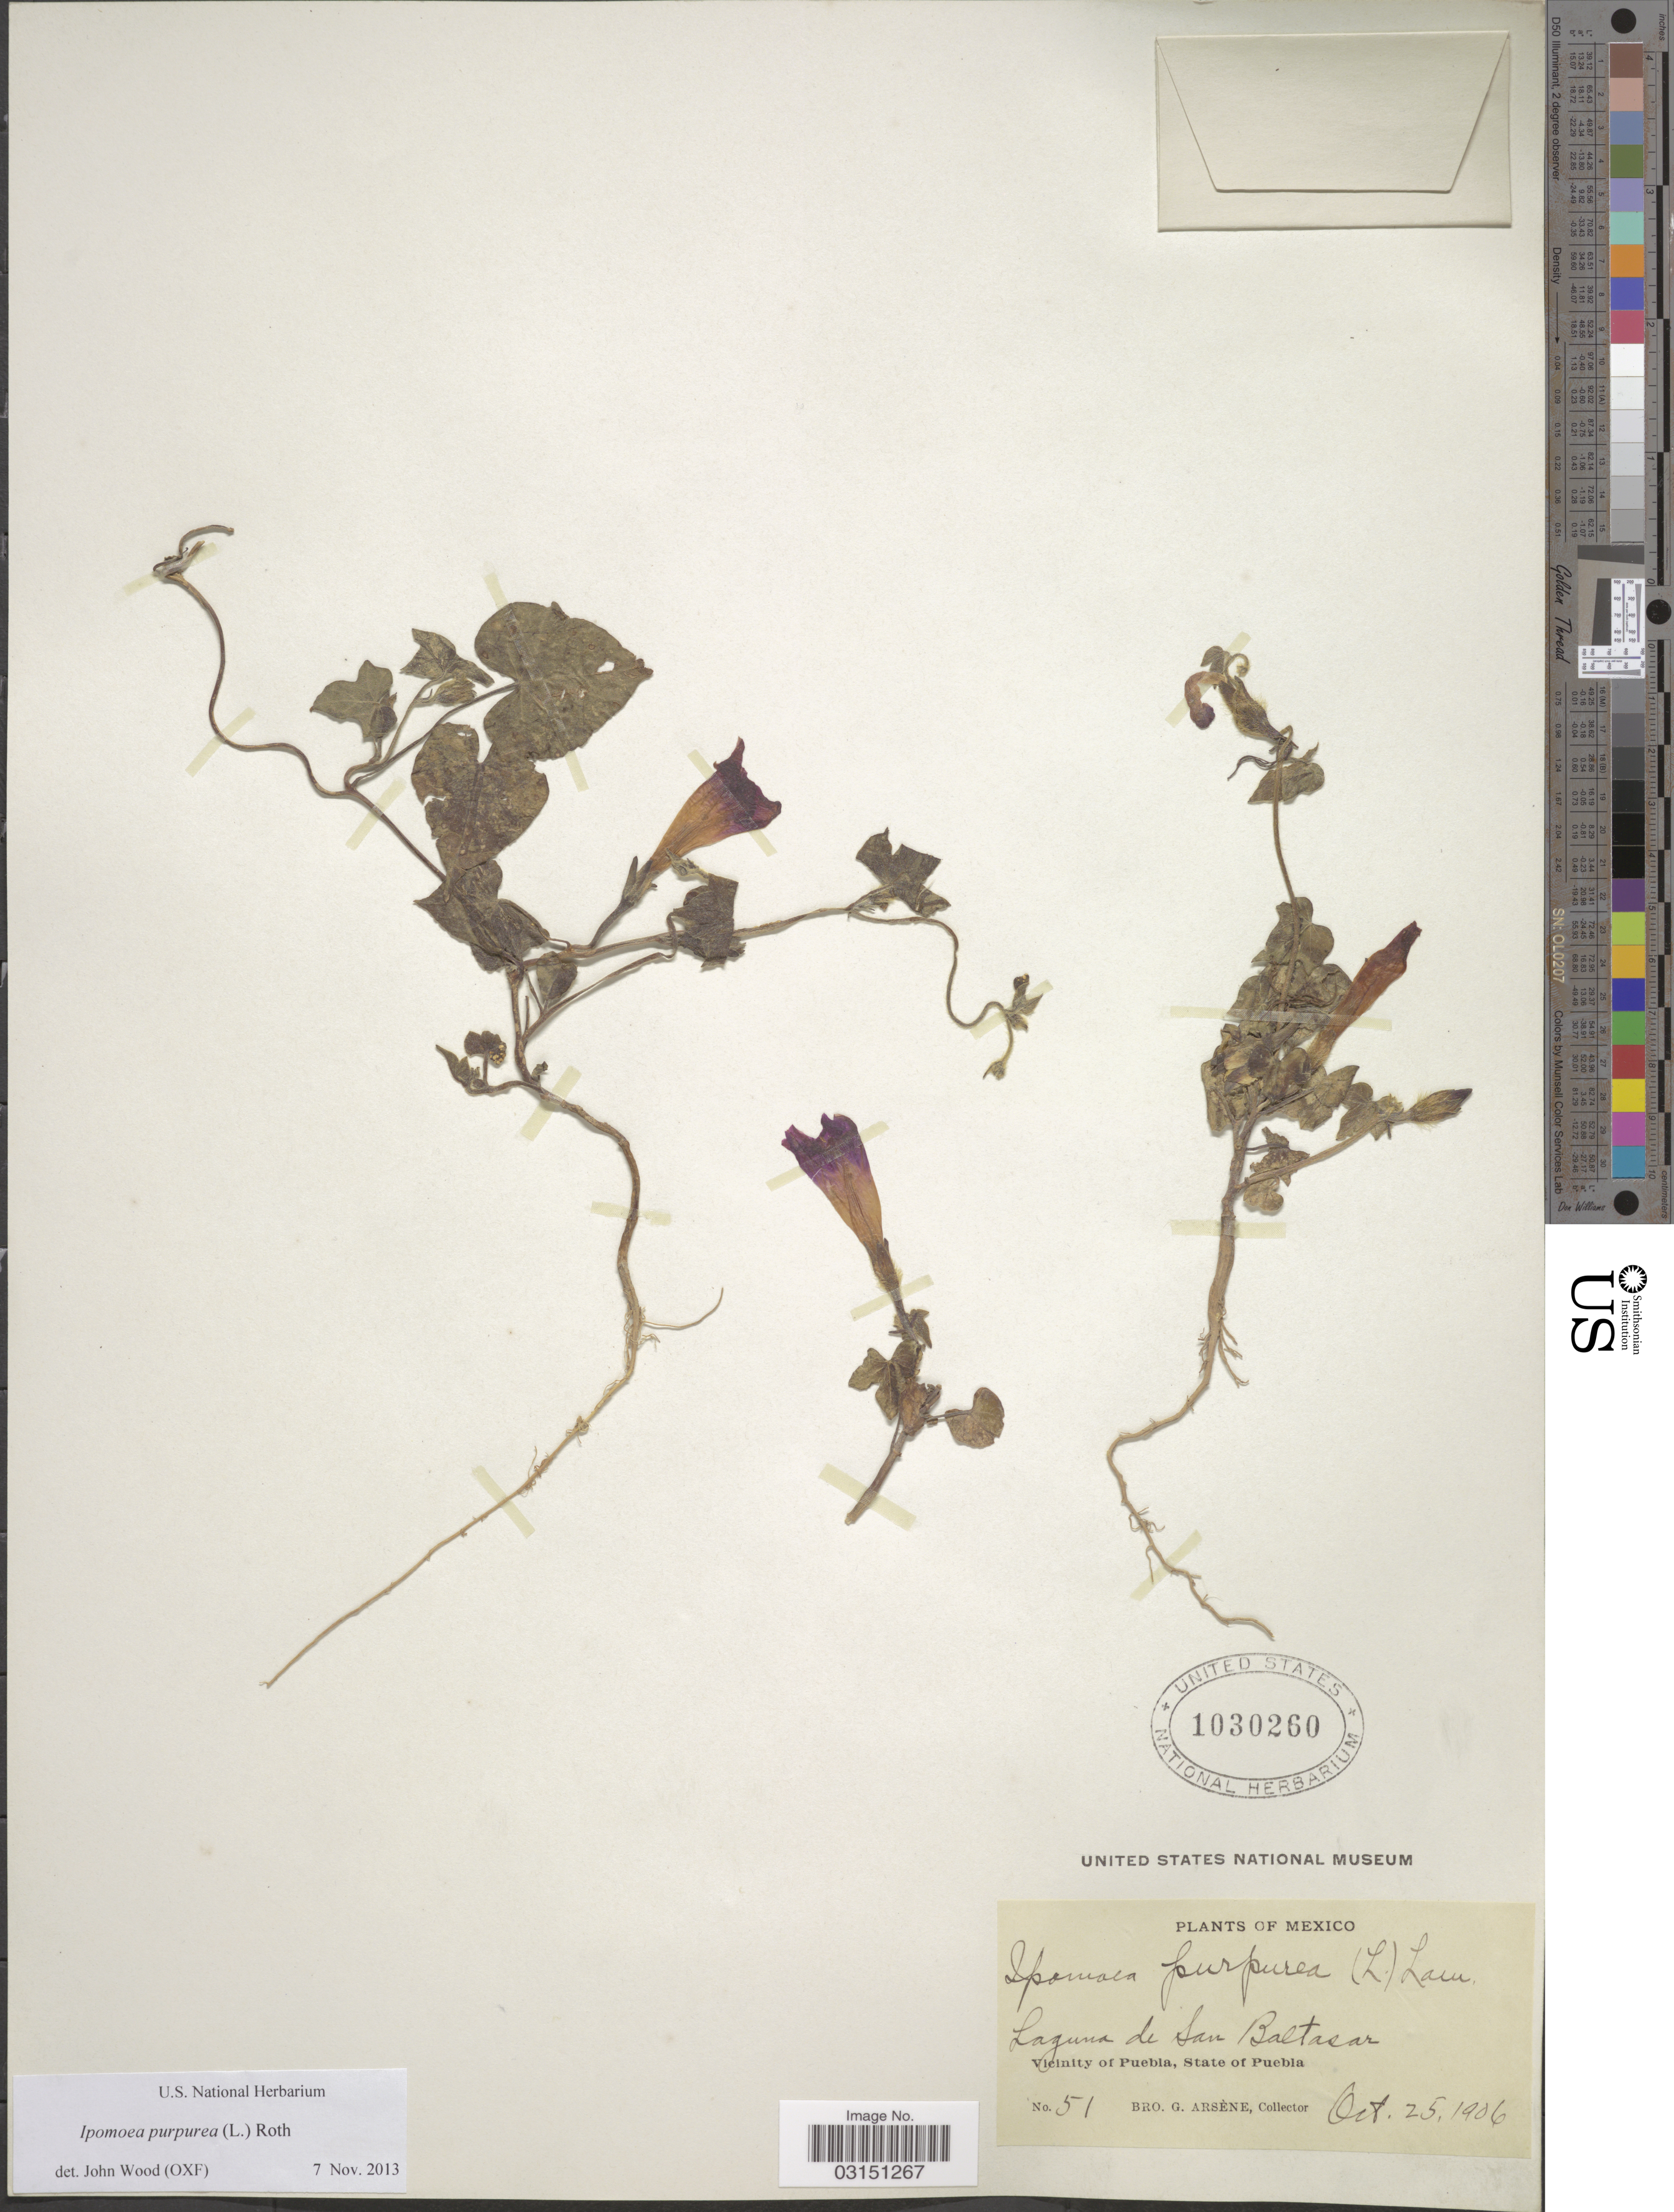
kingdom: Plantae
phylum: Tracheophyta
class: Magnoliopsida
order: Solanales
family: Convolvulaceae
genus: Ipomoea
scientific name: Ipomoea purpurea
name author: (L.) Roth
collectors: Bro. G. Arsène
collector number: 51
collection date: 1906-10-25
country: Mexico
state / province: Puebla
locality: Laguna de San Baltasar, Vicinity of Puebla.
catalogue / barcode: US 1030260